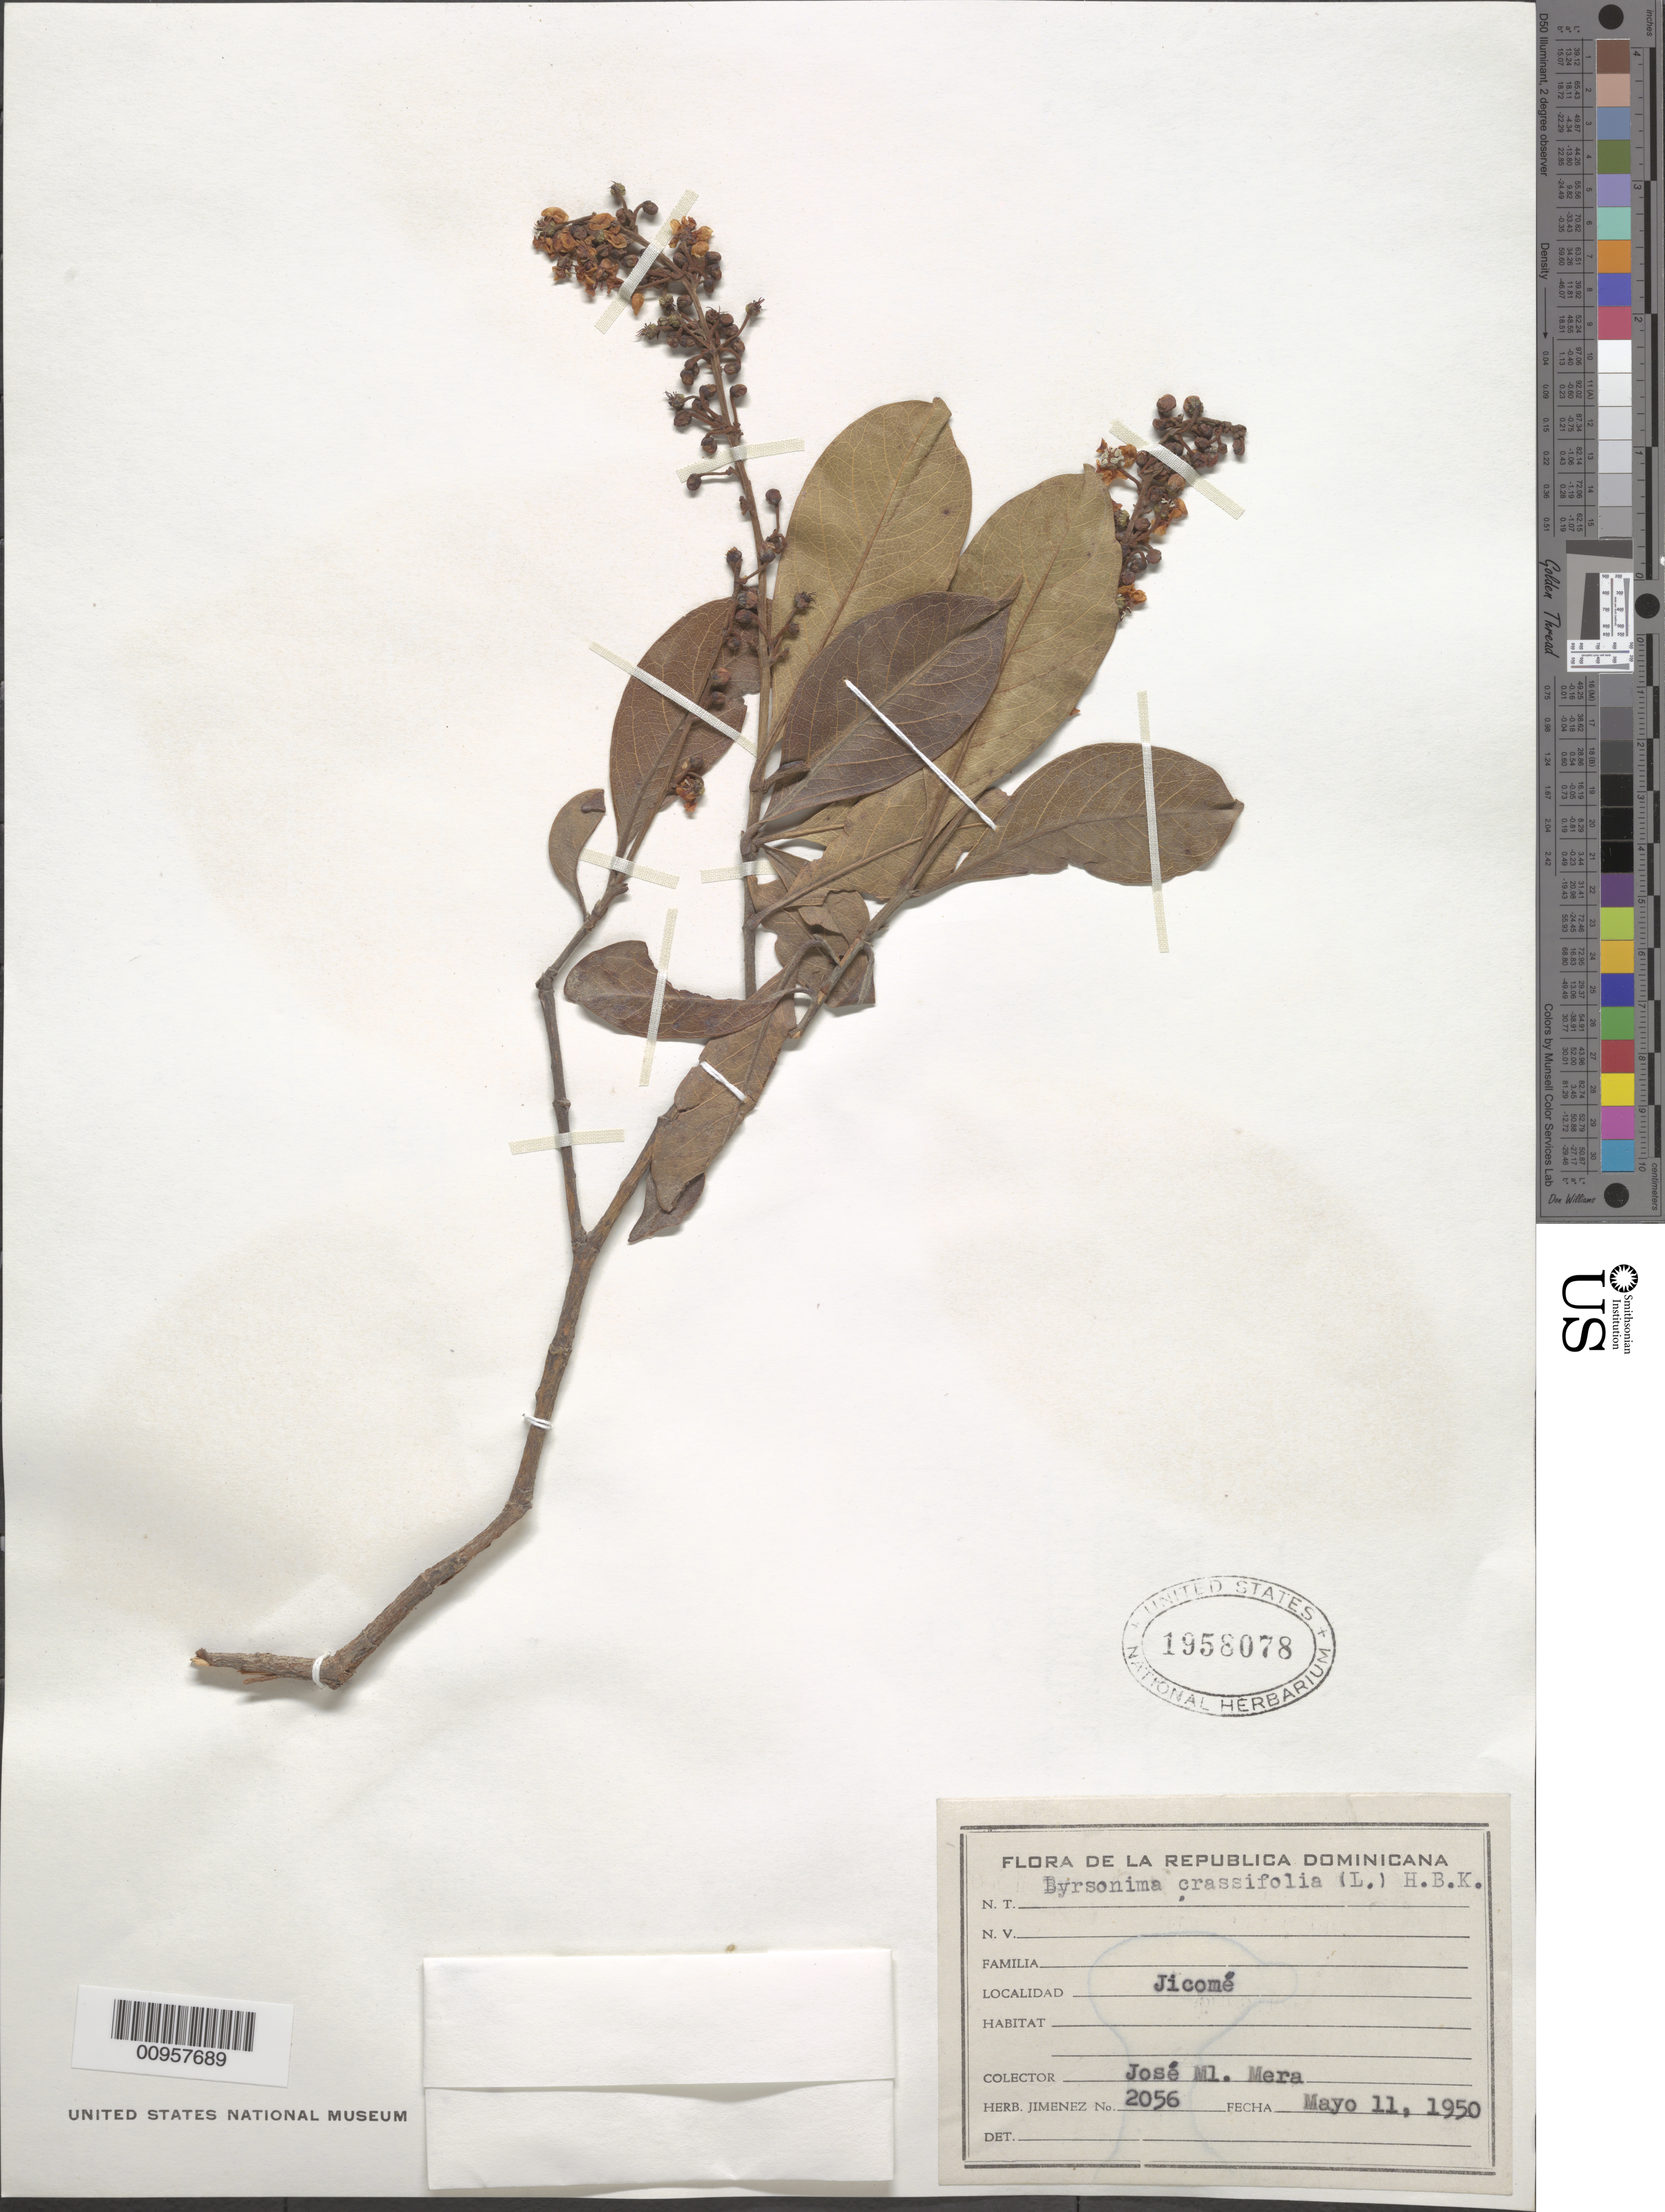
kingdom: Plantae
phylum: Tracheophyta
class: Magnoliopsida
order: Malpighiales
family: Malpighiaceae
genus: Byrsonima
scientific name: Byrsonima crassifolia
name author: (L.) Kunth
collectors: J. Mera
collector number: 2056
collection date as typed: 11 May 1950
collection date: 1950-05-11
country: Dominican Republic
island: Hispaniola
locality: Jicomé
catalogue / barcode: US 1958078